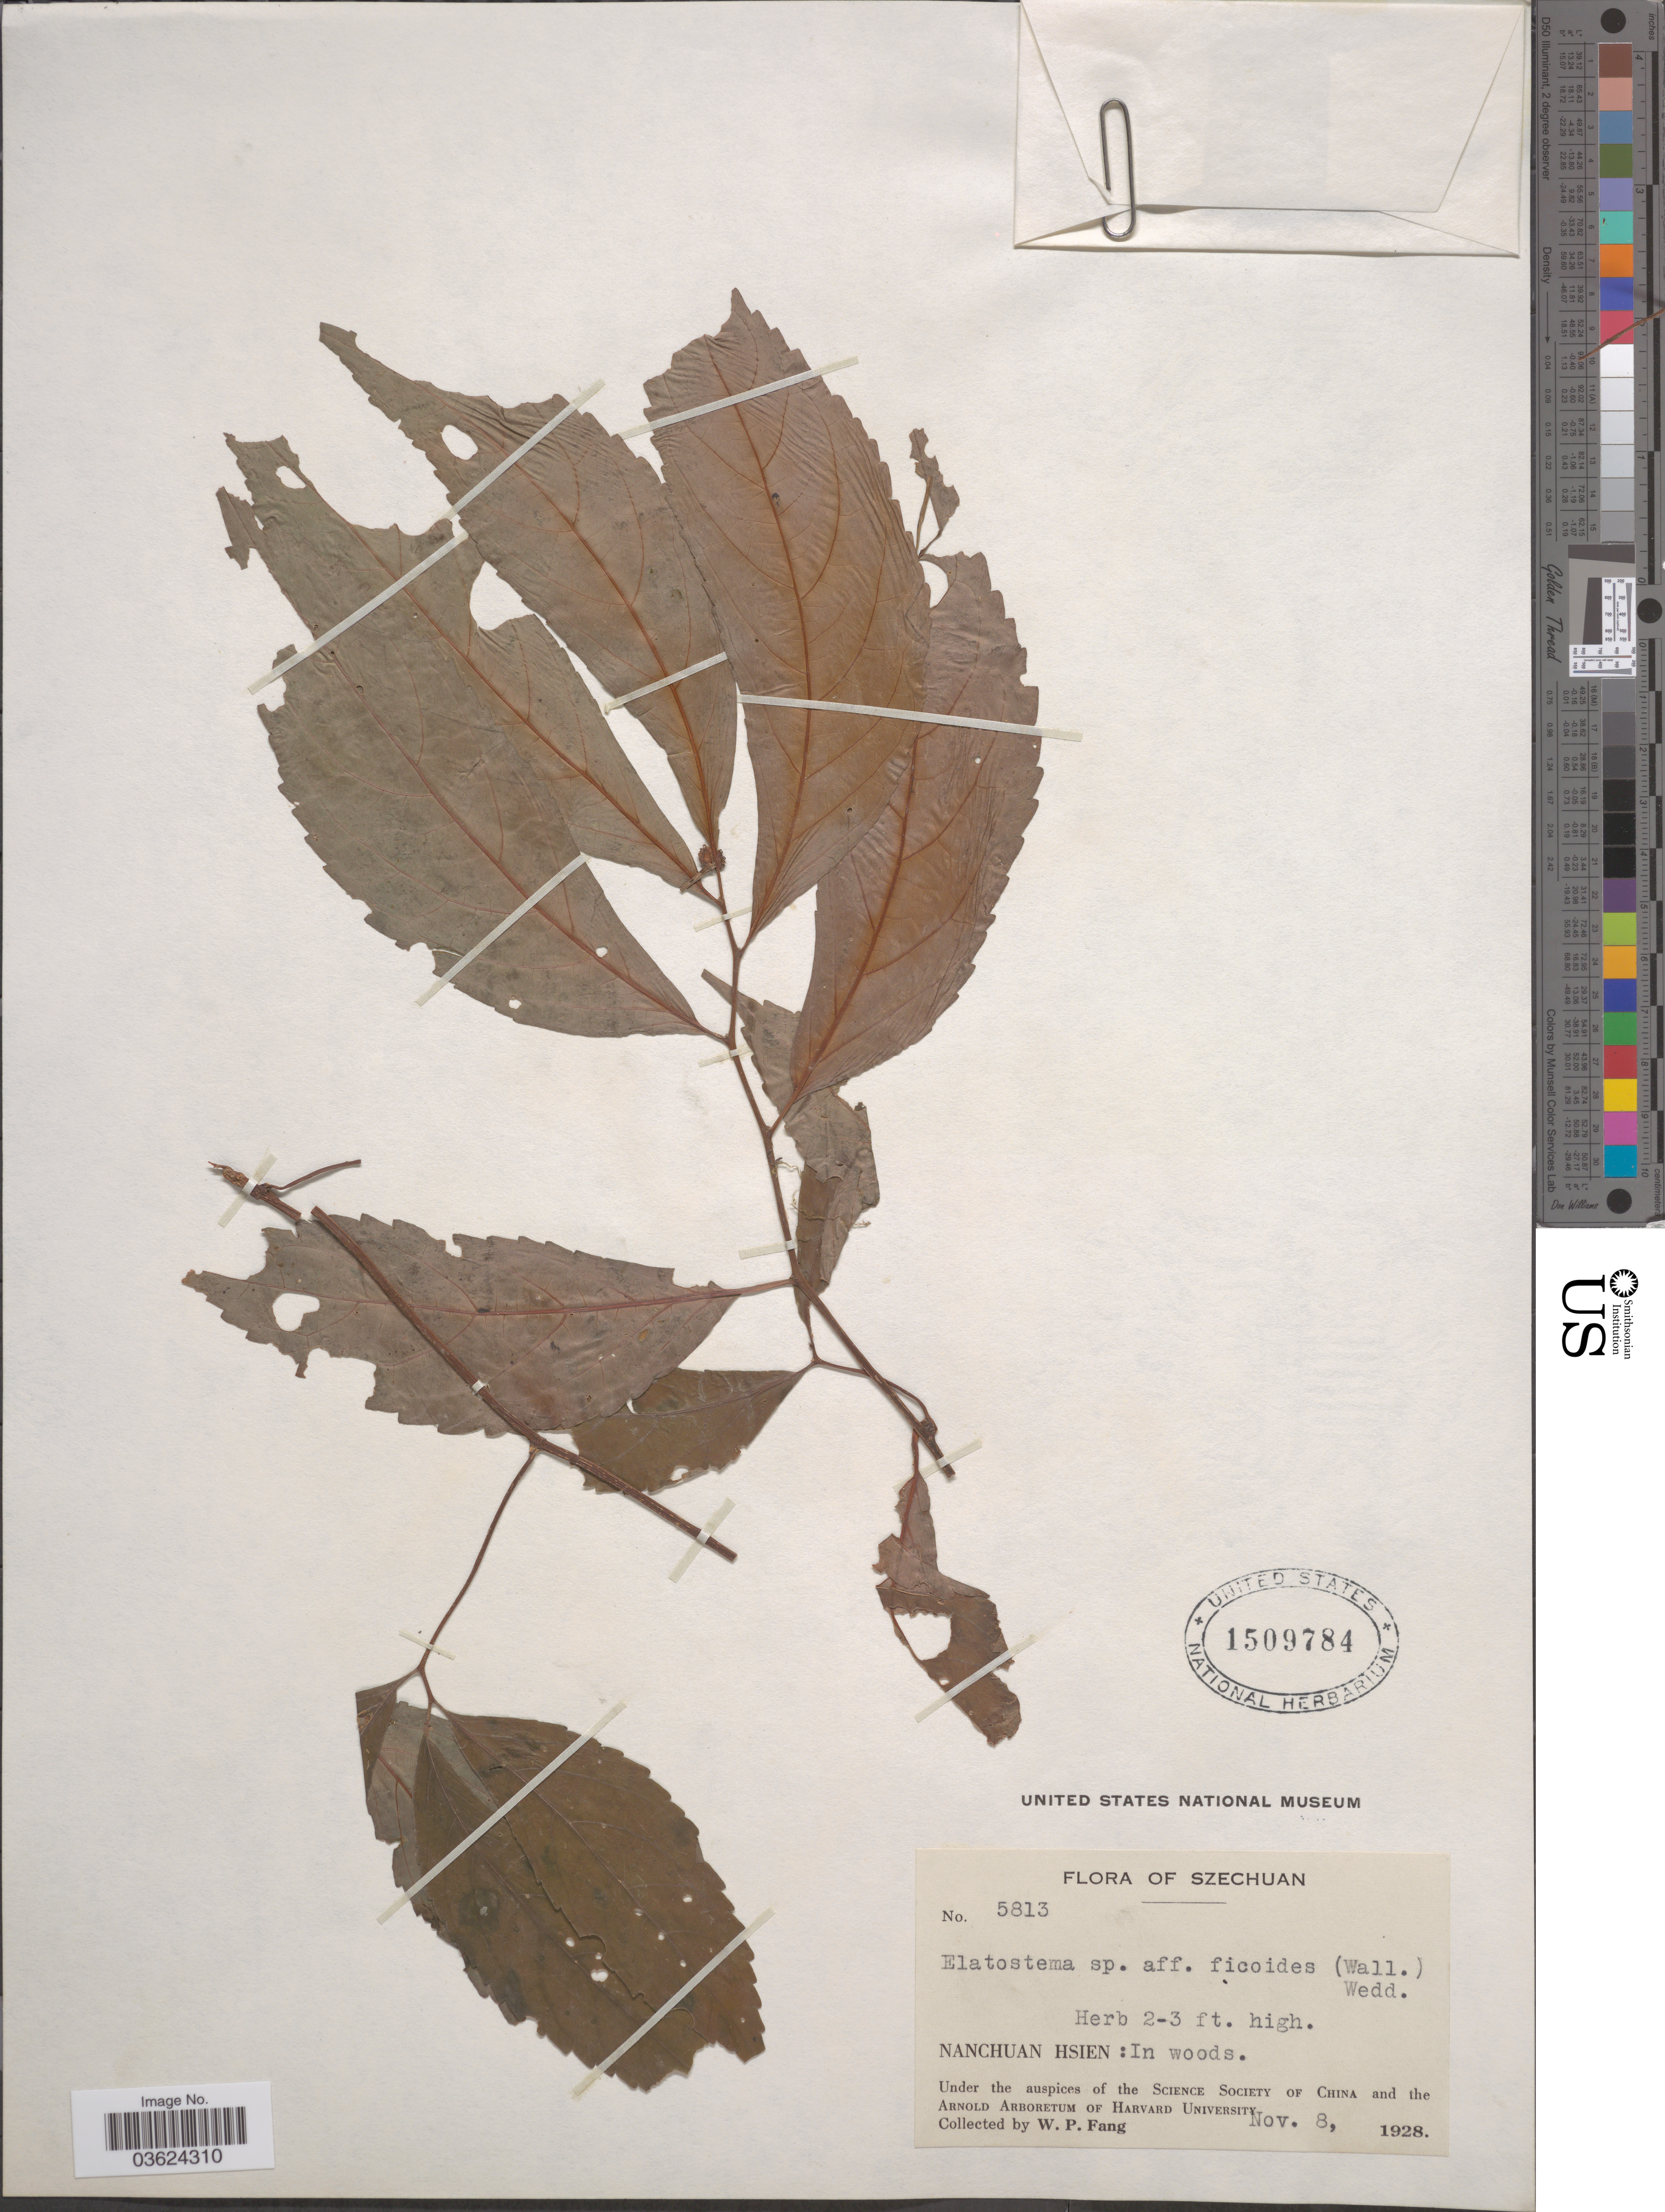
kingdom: Plantae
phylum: Tracheophyta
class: Magnoliopsida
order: Rosales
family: Urticaceae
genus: Elatostema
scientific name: Elatostema ficoides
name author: Wedd.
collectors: W. P. Fang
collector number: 5813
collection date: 1928-11-08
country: China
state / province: Sichuan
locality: Szechuan. Nanchuan Hsien.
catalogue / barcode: US 1509784